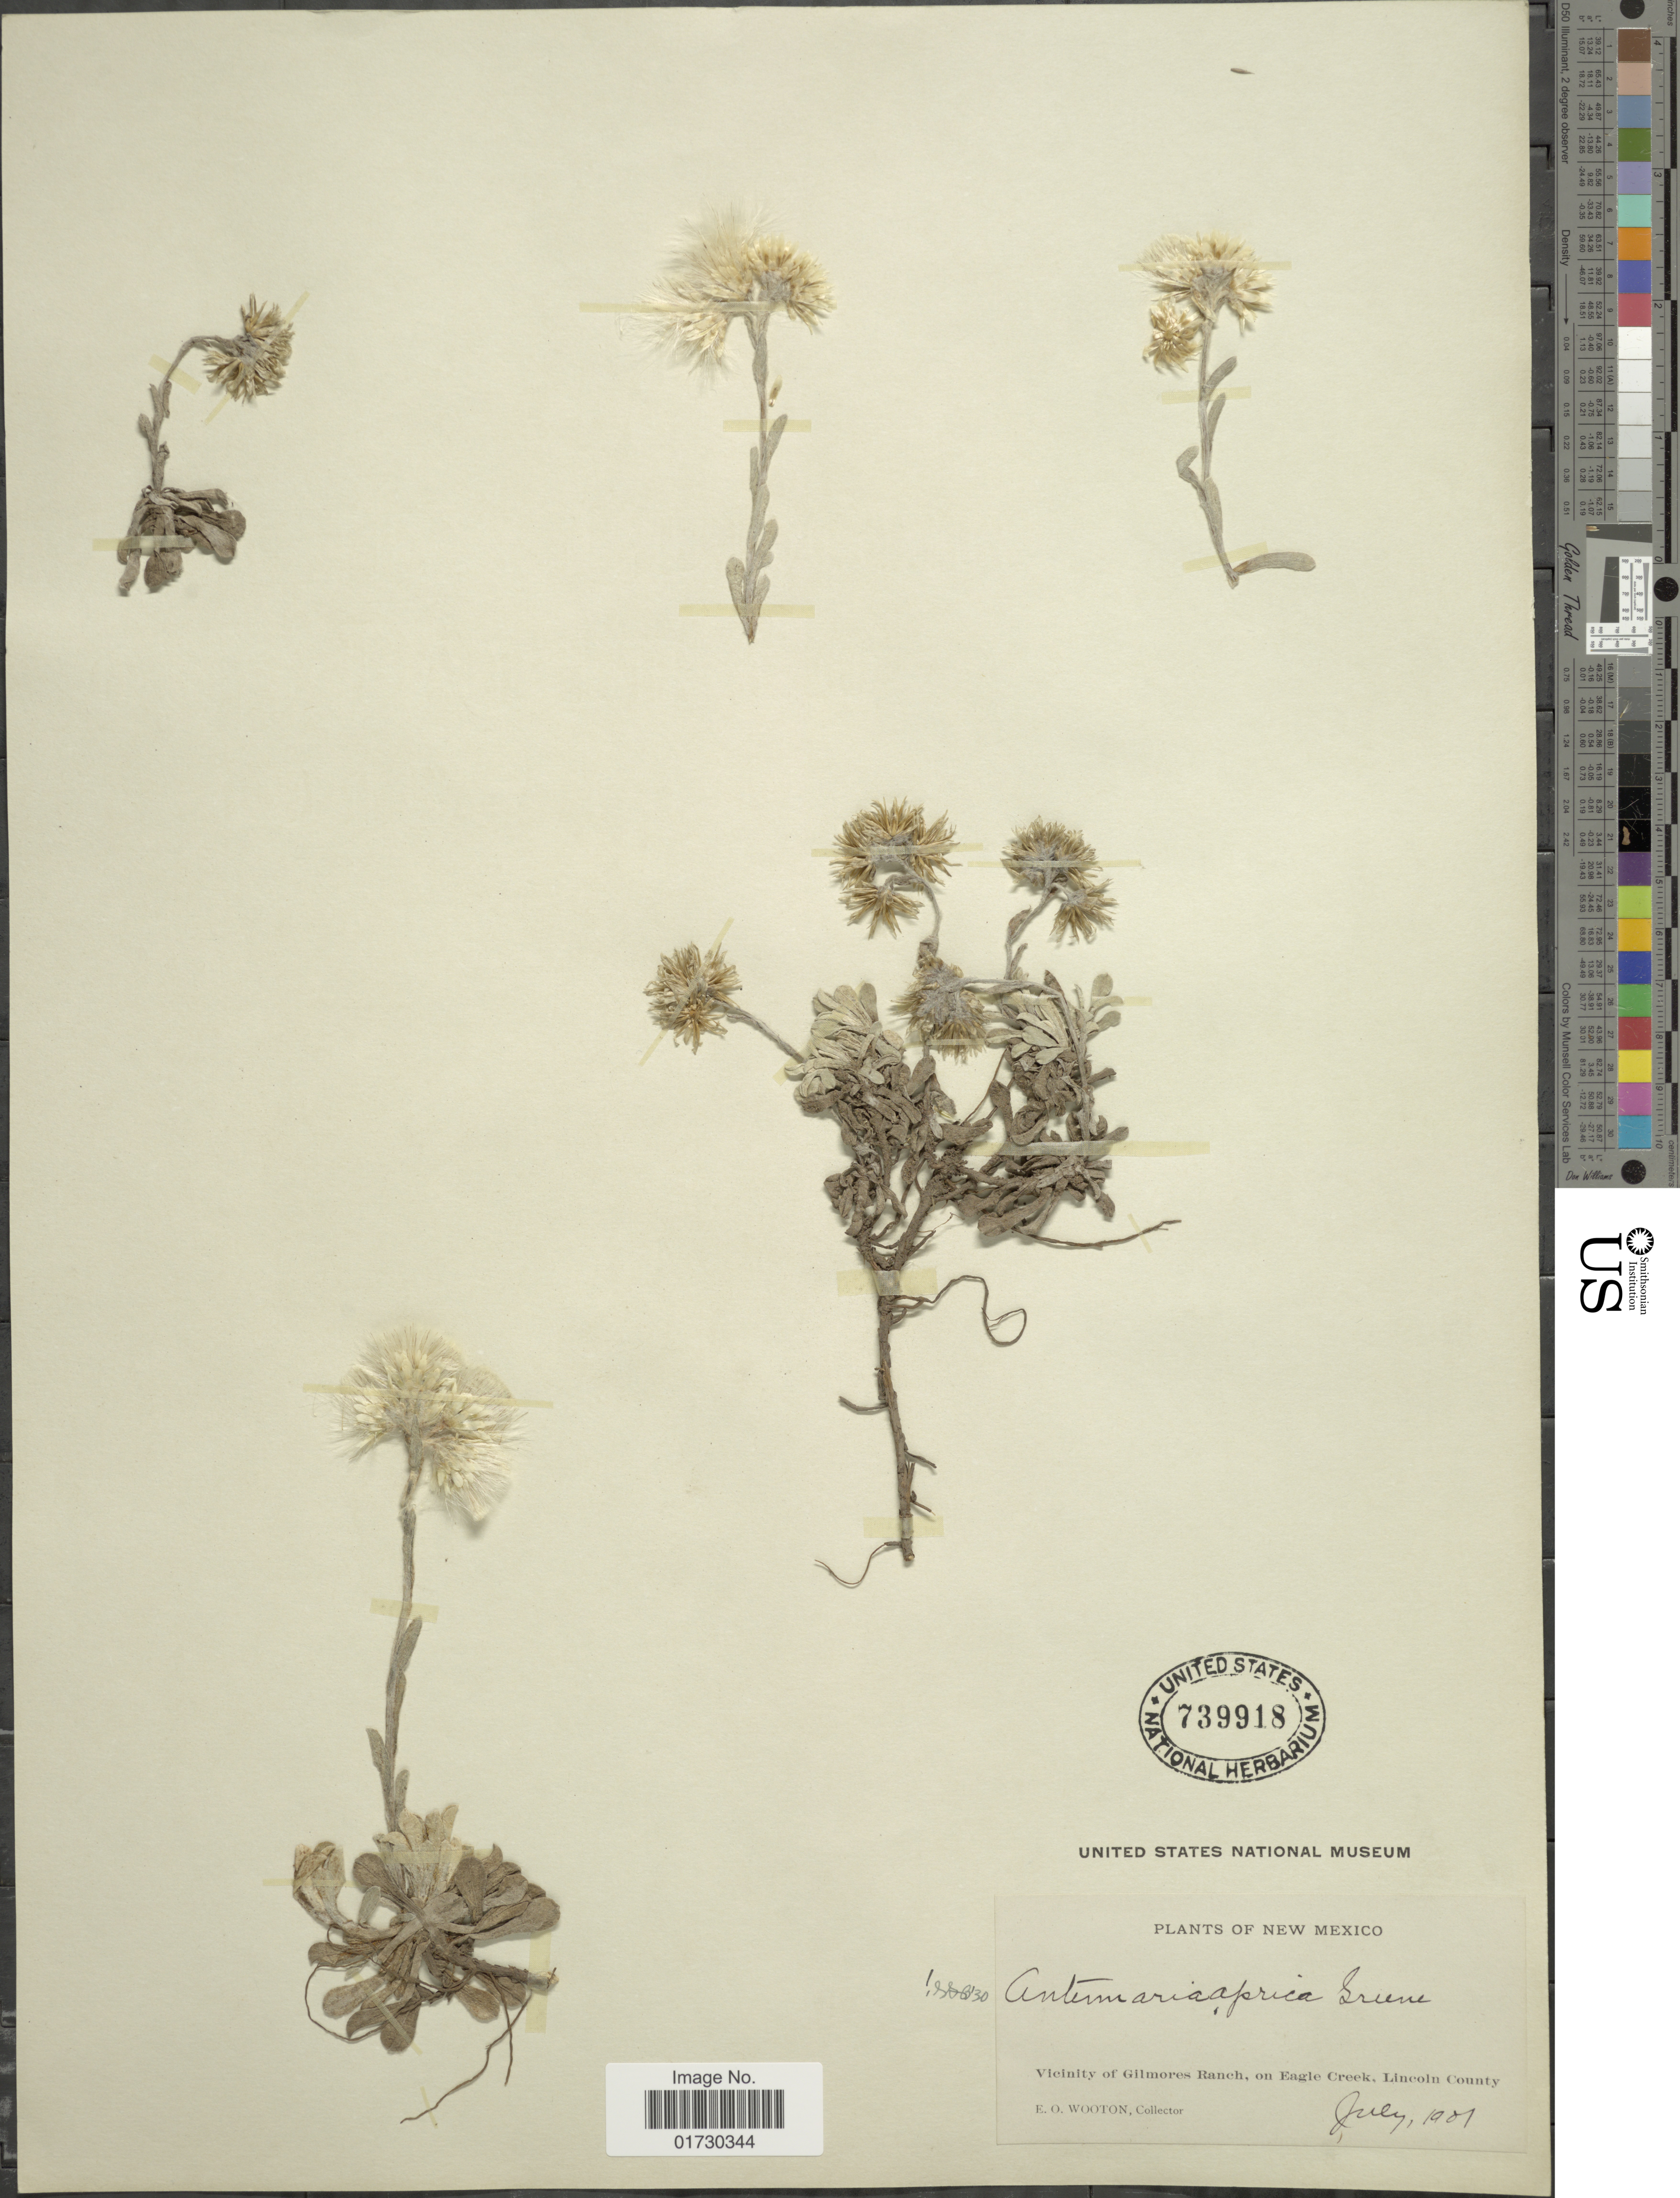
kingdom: Plantae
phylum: Tracheophyta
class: Magnoliopsida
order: Asterales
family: Asteraceae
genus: Antennaria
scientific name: Antennaria aprica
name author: Greene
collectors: E. O. Wooton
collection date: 1901-07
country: United States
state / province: New Mexico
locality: Vicinity of Gilmores Ranch, on Eagle Creek, Lincoln County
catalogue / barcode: US 739918